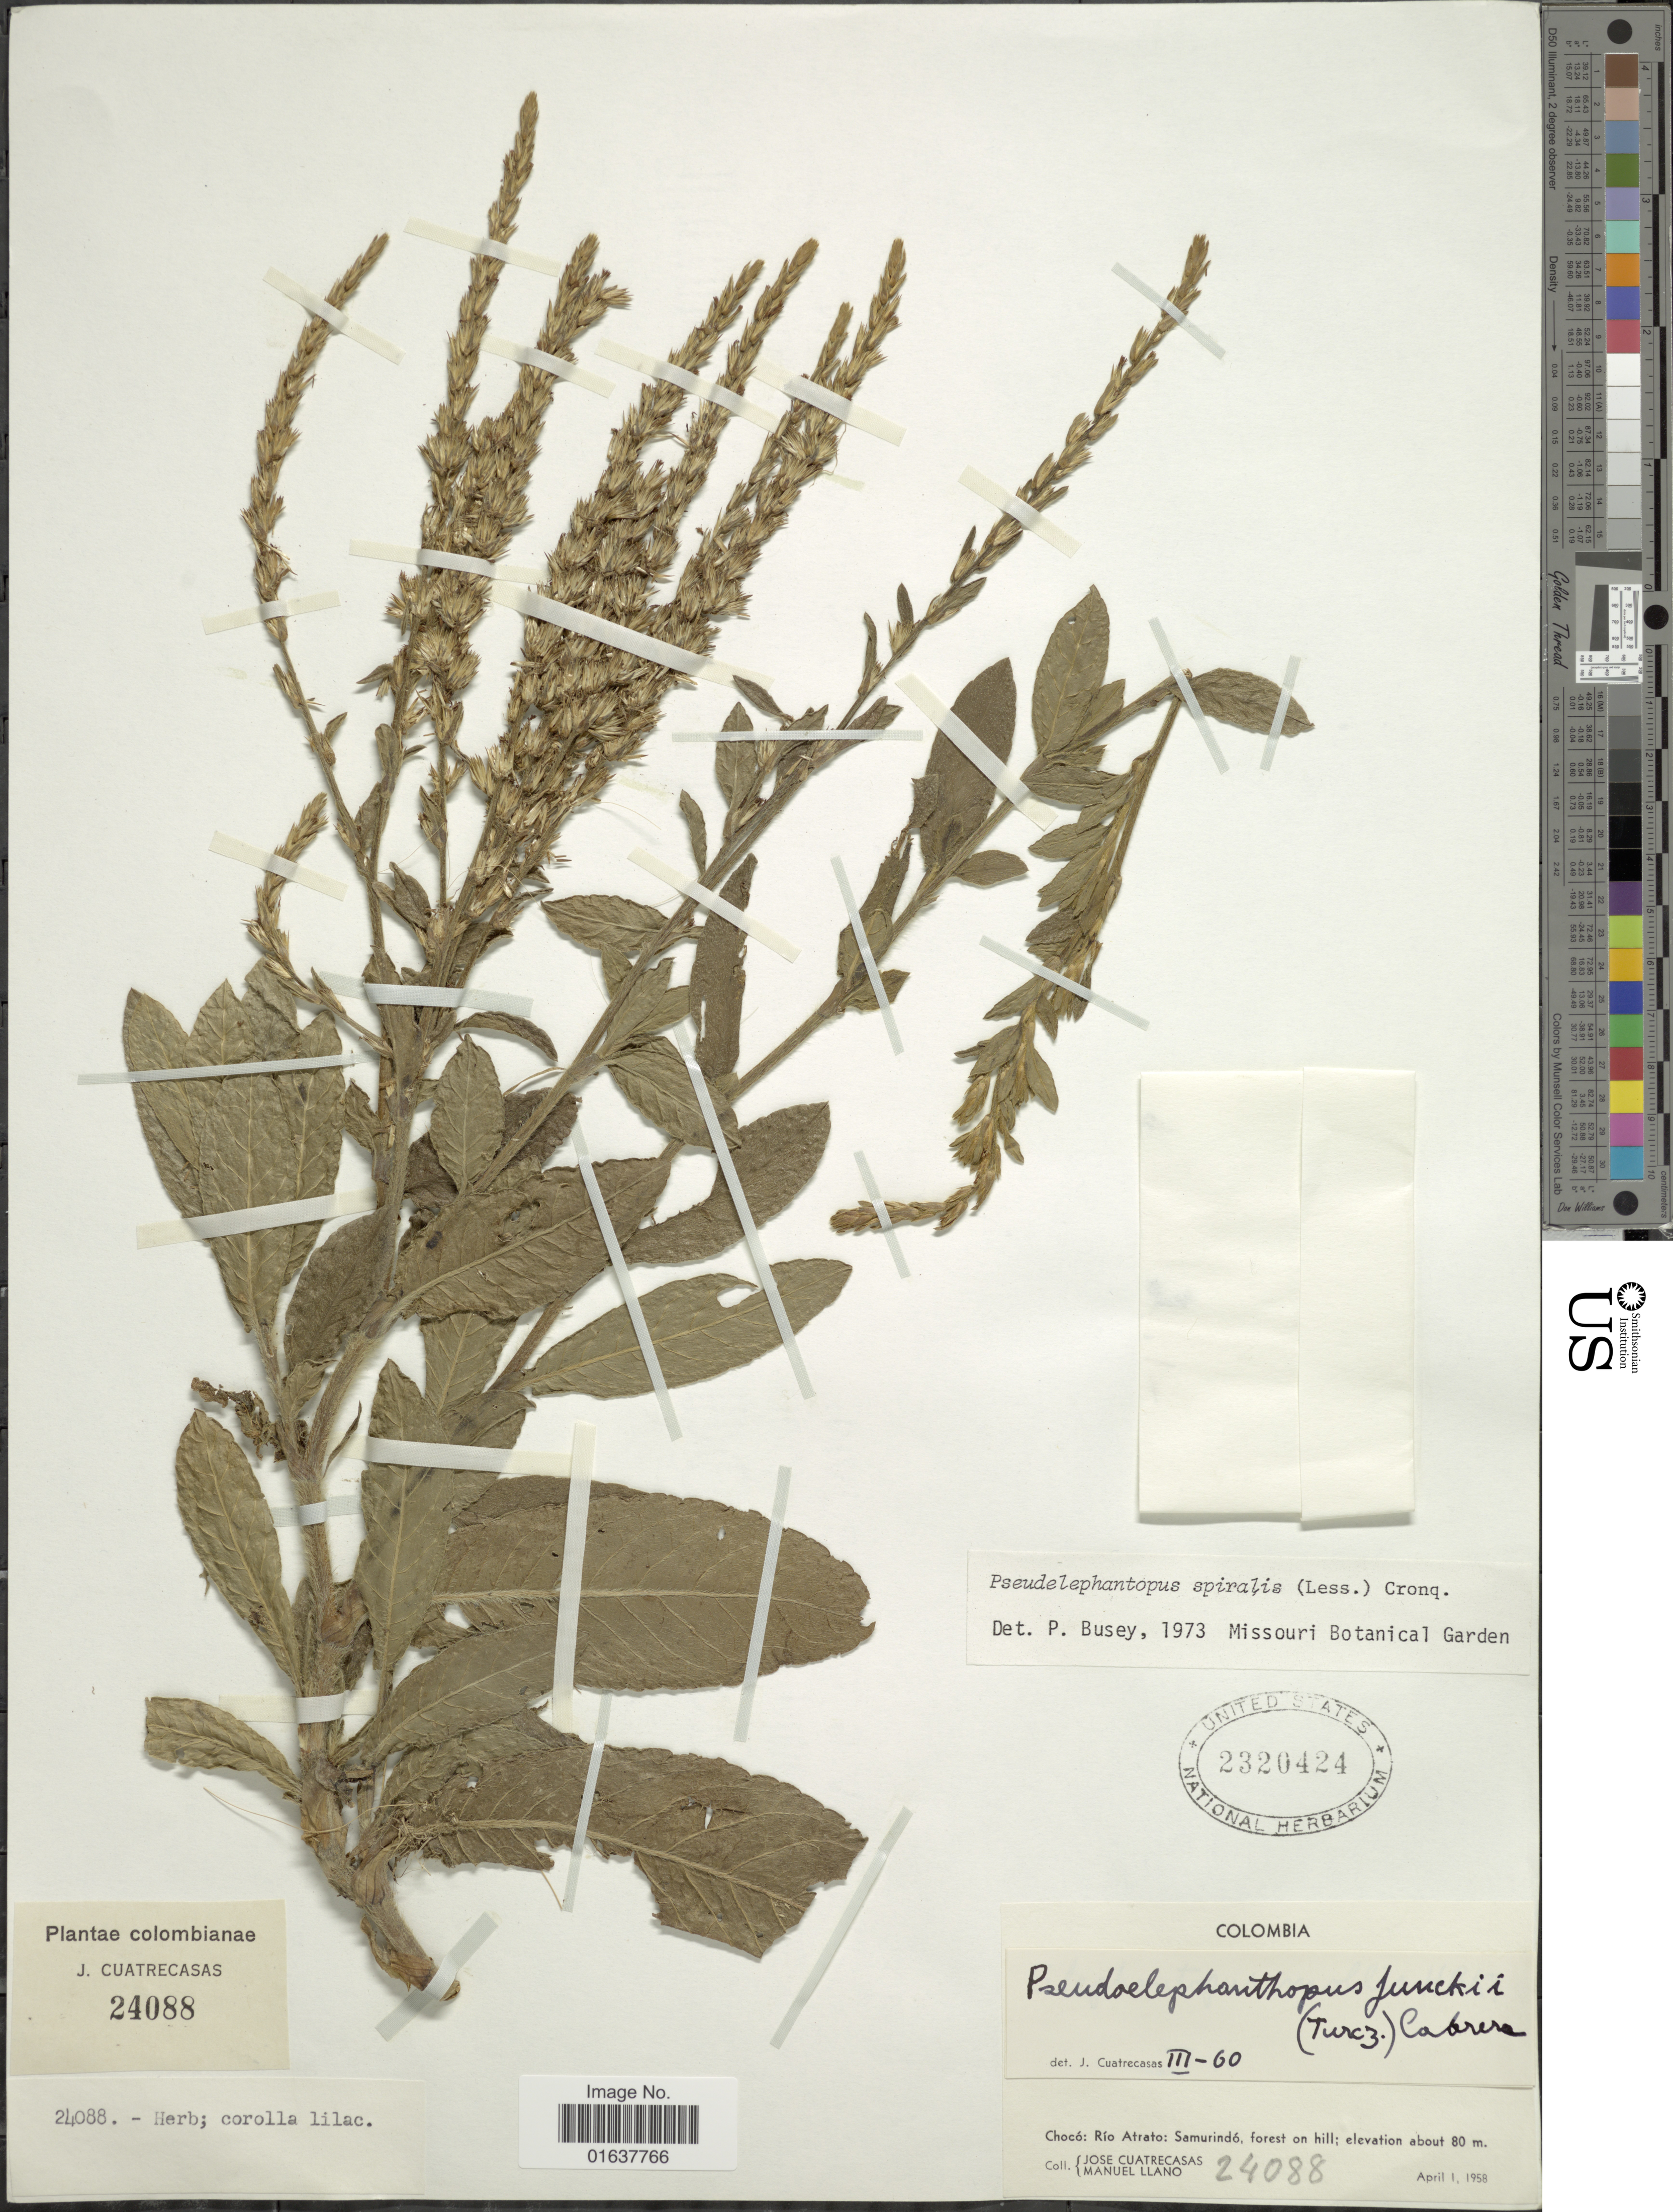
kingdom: Plantae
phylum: Tracheophyta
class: Magnoliopsida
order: Asterales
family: Asteraceae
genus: Pseudelephantopus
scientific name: Pseudelephantopus spiralis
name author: (Less.) Cronquist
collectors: J. Cuatrecasas & M. Llano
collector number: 24088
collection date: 1958-04-01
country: Colombia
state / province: Chocó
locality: Choco: Rio Atrato: Samurindo, forest on hill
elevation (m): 80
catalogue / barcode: US 2320424